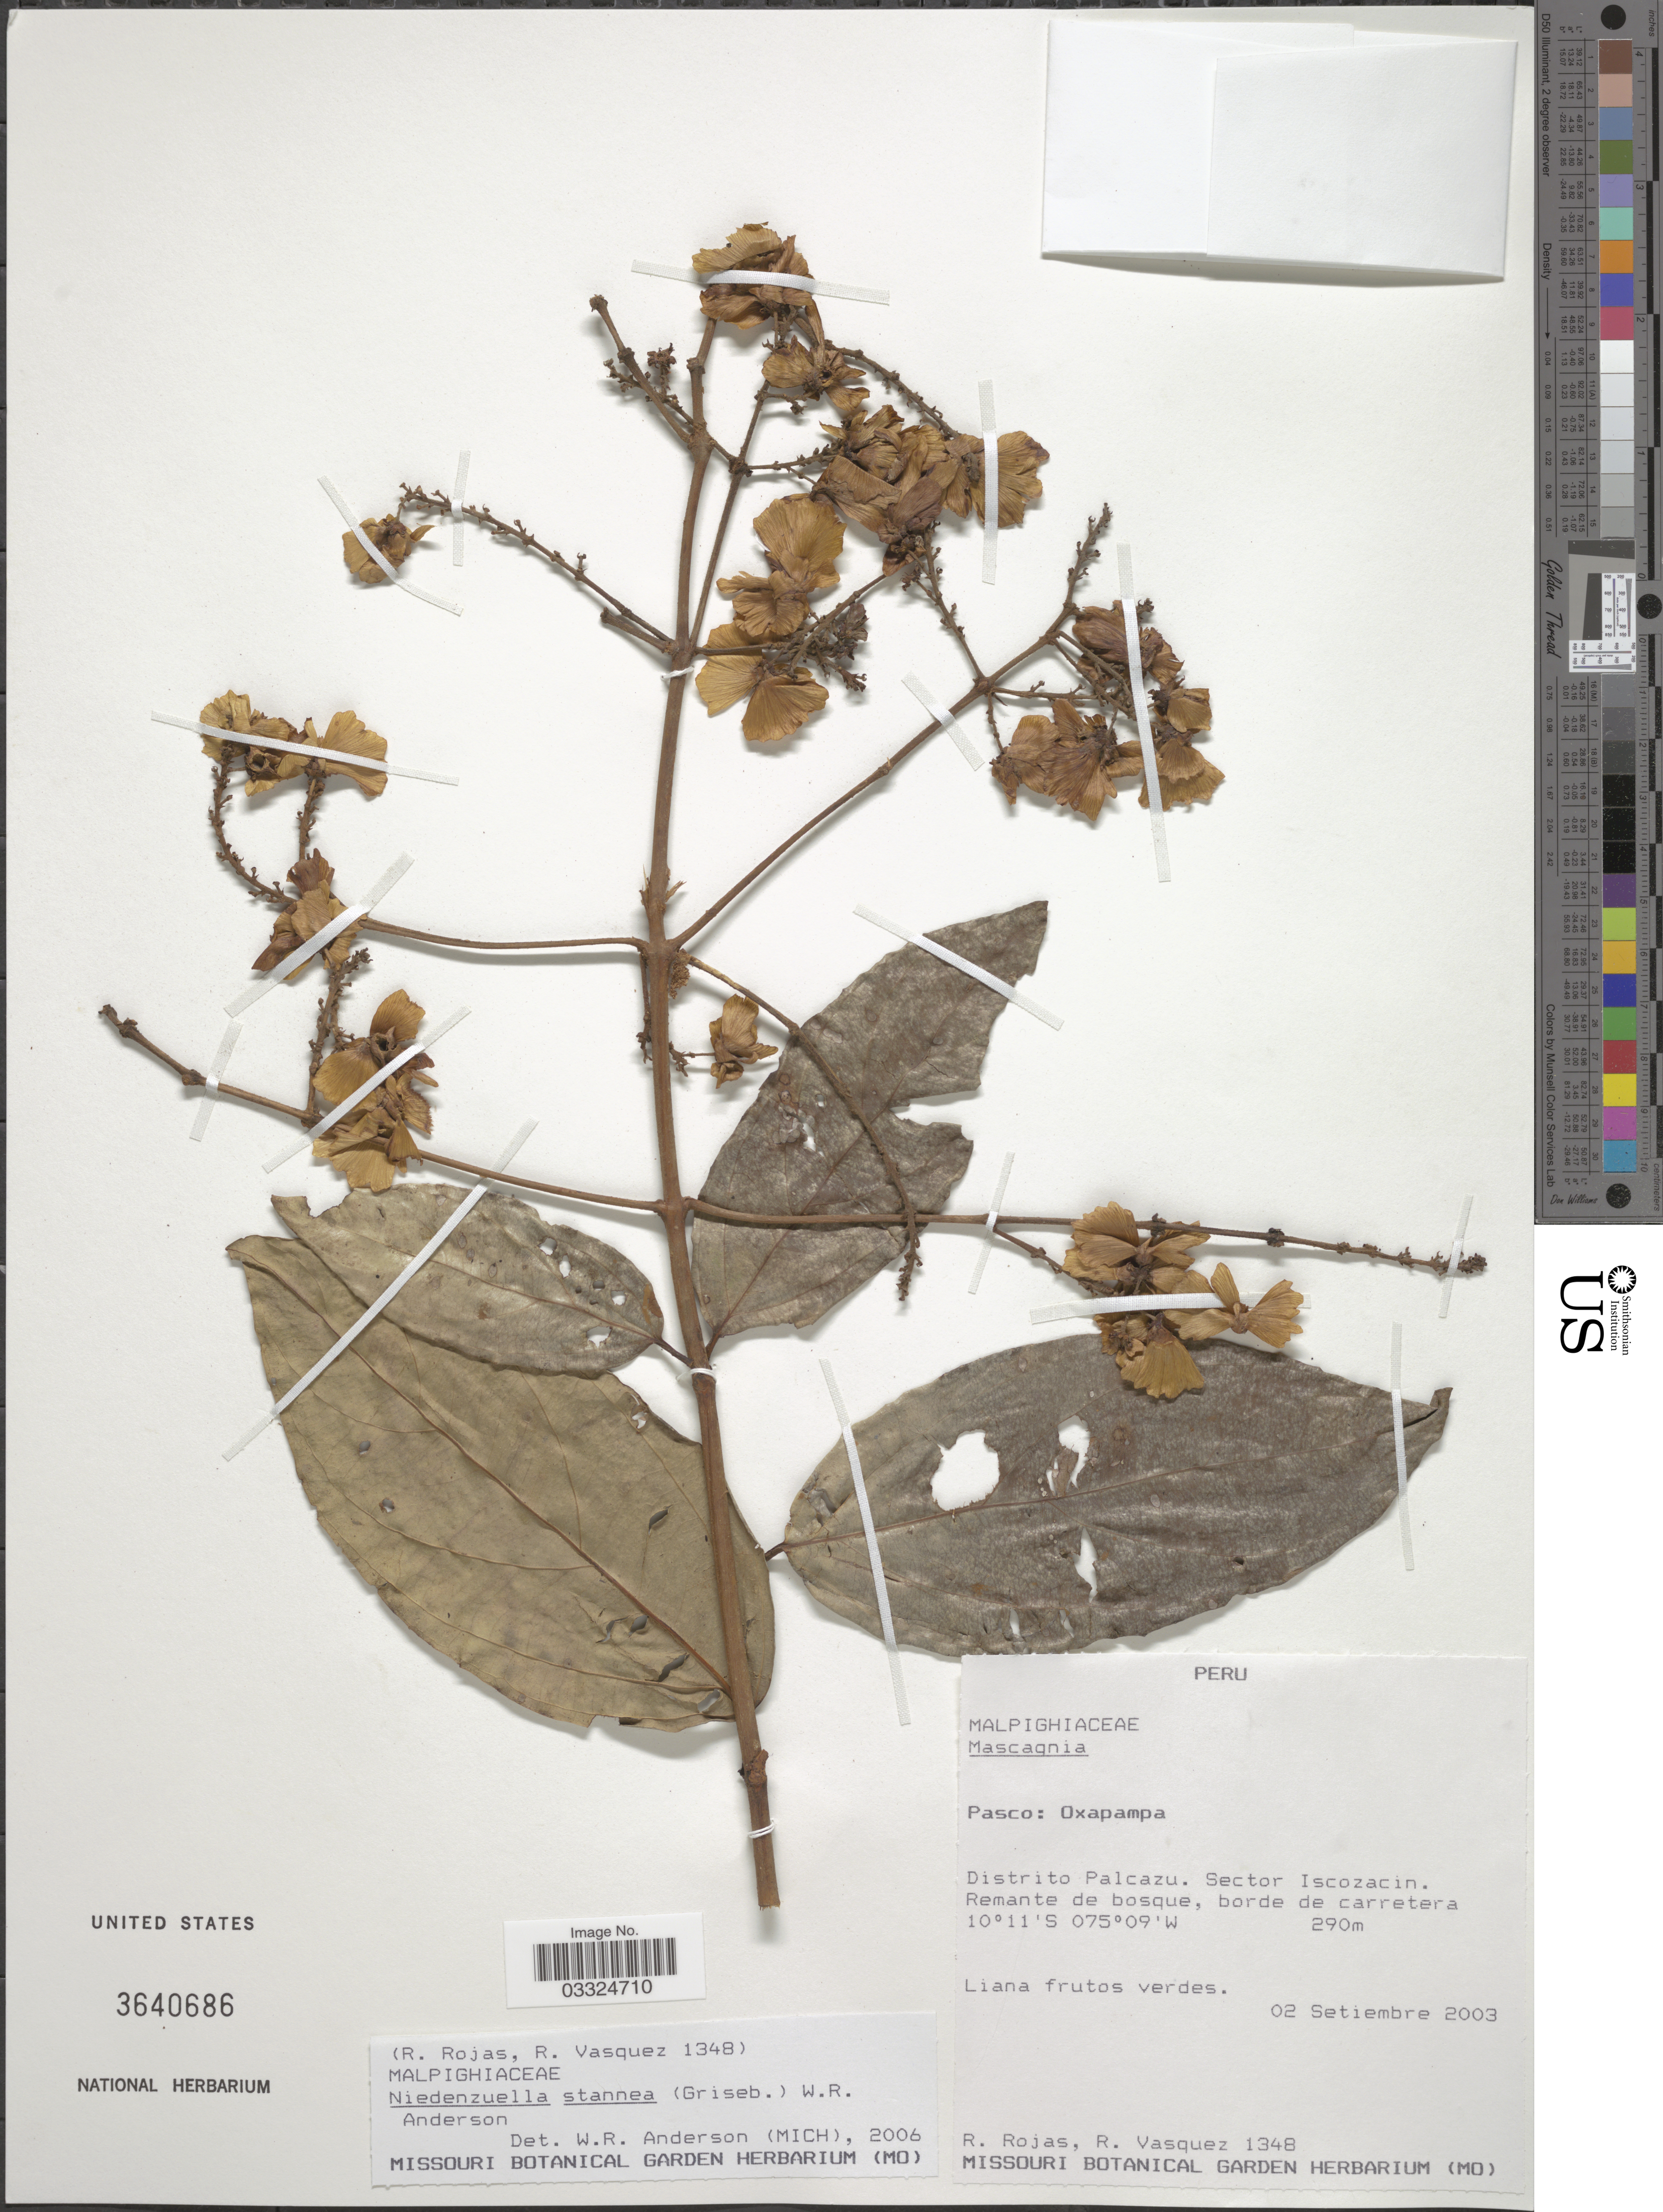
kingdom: Plantae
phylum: Tracheophyta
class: Magnoliopsida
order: Malpighiales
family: Malpighiaceae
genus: Niedenzuella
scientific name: Niedenzuella stannea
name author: (Griseb.) W.R. Anderson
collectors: R. Rojas & R. Vasquez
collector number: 1348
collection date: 2003-09-02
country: Peru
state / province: Pasco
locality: Oxapampa. Distrito Palcazu. Sector Iscozacin. Remante de bosque, borde de carretera.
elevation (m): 290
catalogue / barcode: US 3640686